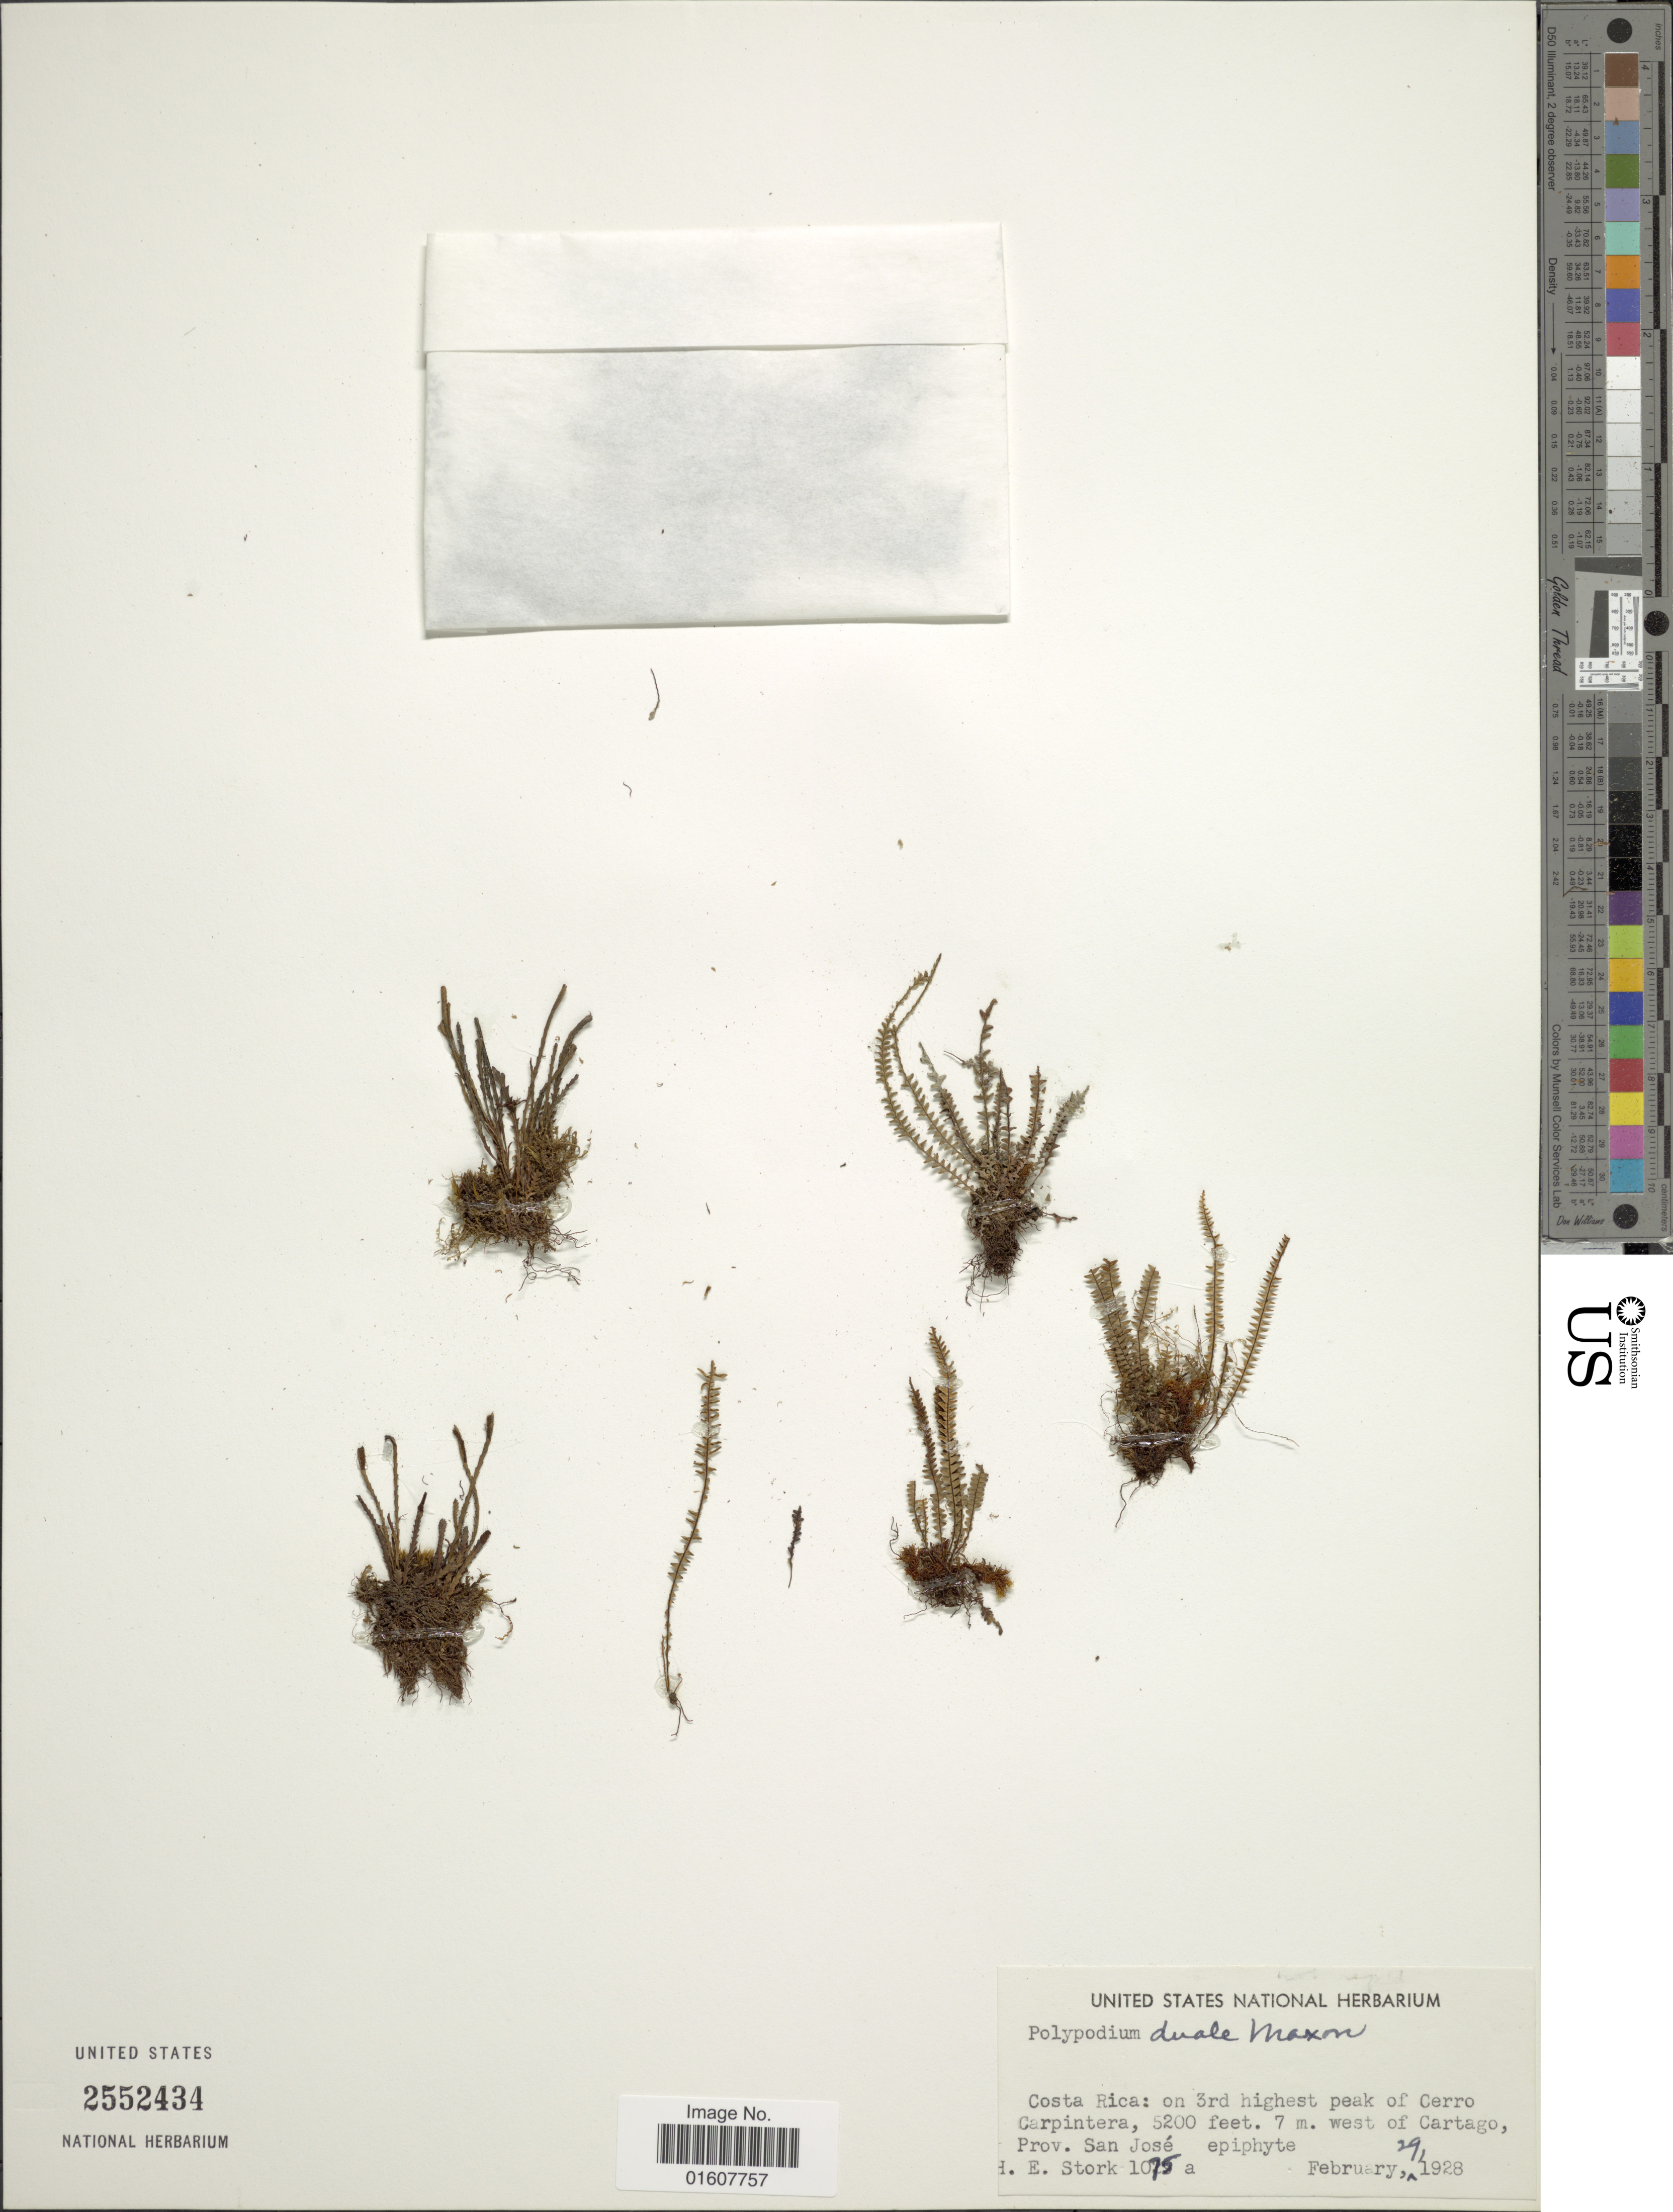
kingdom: Plantae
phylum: Tracheophyta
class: Polypodiopsida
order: Polypodiales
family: Polypodiaceae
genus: Cochlidium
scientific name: Cochlidium serrulatum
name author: (Sw.) L.E. Bishop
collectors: H. E. Stork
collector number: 1075a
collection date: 1928-02-29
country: Costa Rica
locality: On 3rd highest peak of Cerro Carpintera, 7 m west of Cartago, Prov, San José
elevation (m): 1585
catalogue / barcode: US 2552434